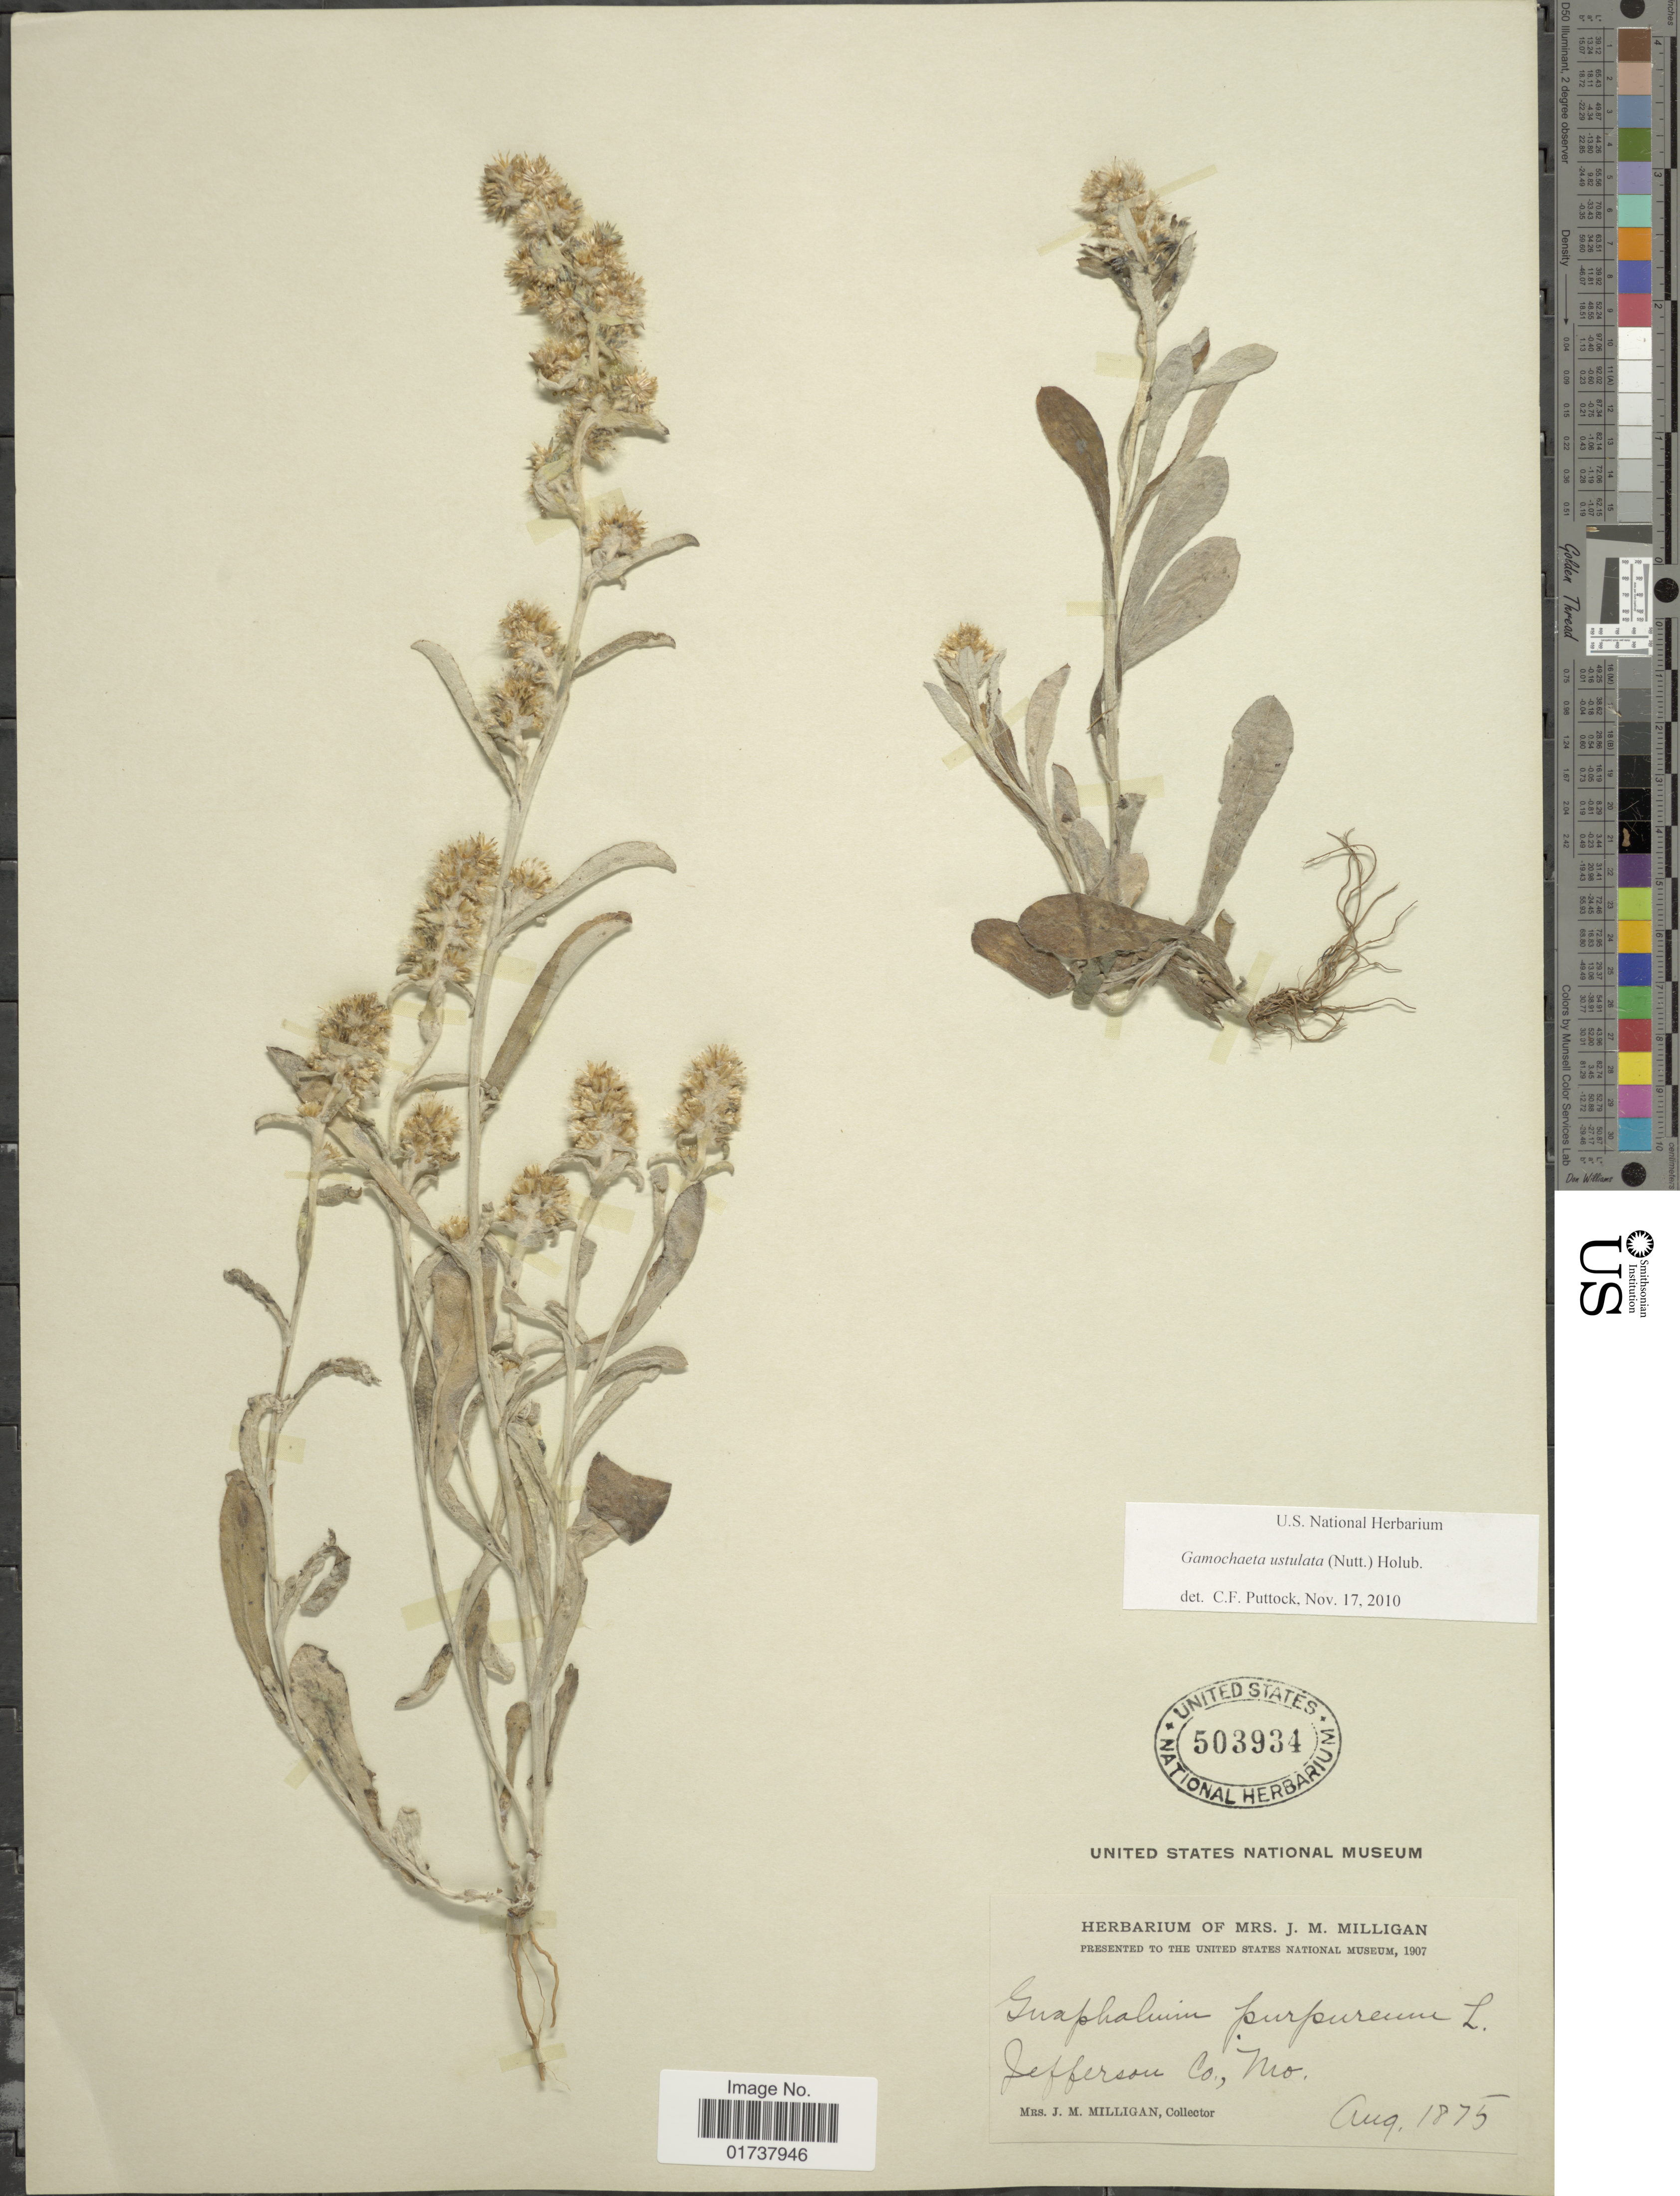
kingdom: Plantae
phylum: Tracheophyta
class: Magnoliopsida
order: Asterales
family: Asteraceae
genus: Gamochaeta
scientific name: Gamochaeta purpurea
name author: (L.) Cabrera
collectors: J. M. Milligan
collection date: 1875-08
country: United States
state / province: Missouri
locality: Jefferson Co., Mo.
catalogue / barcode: US 503934